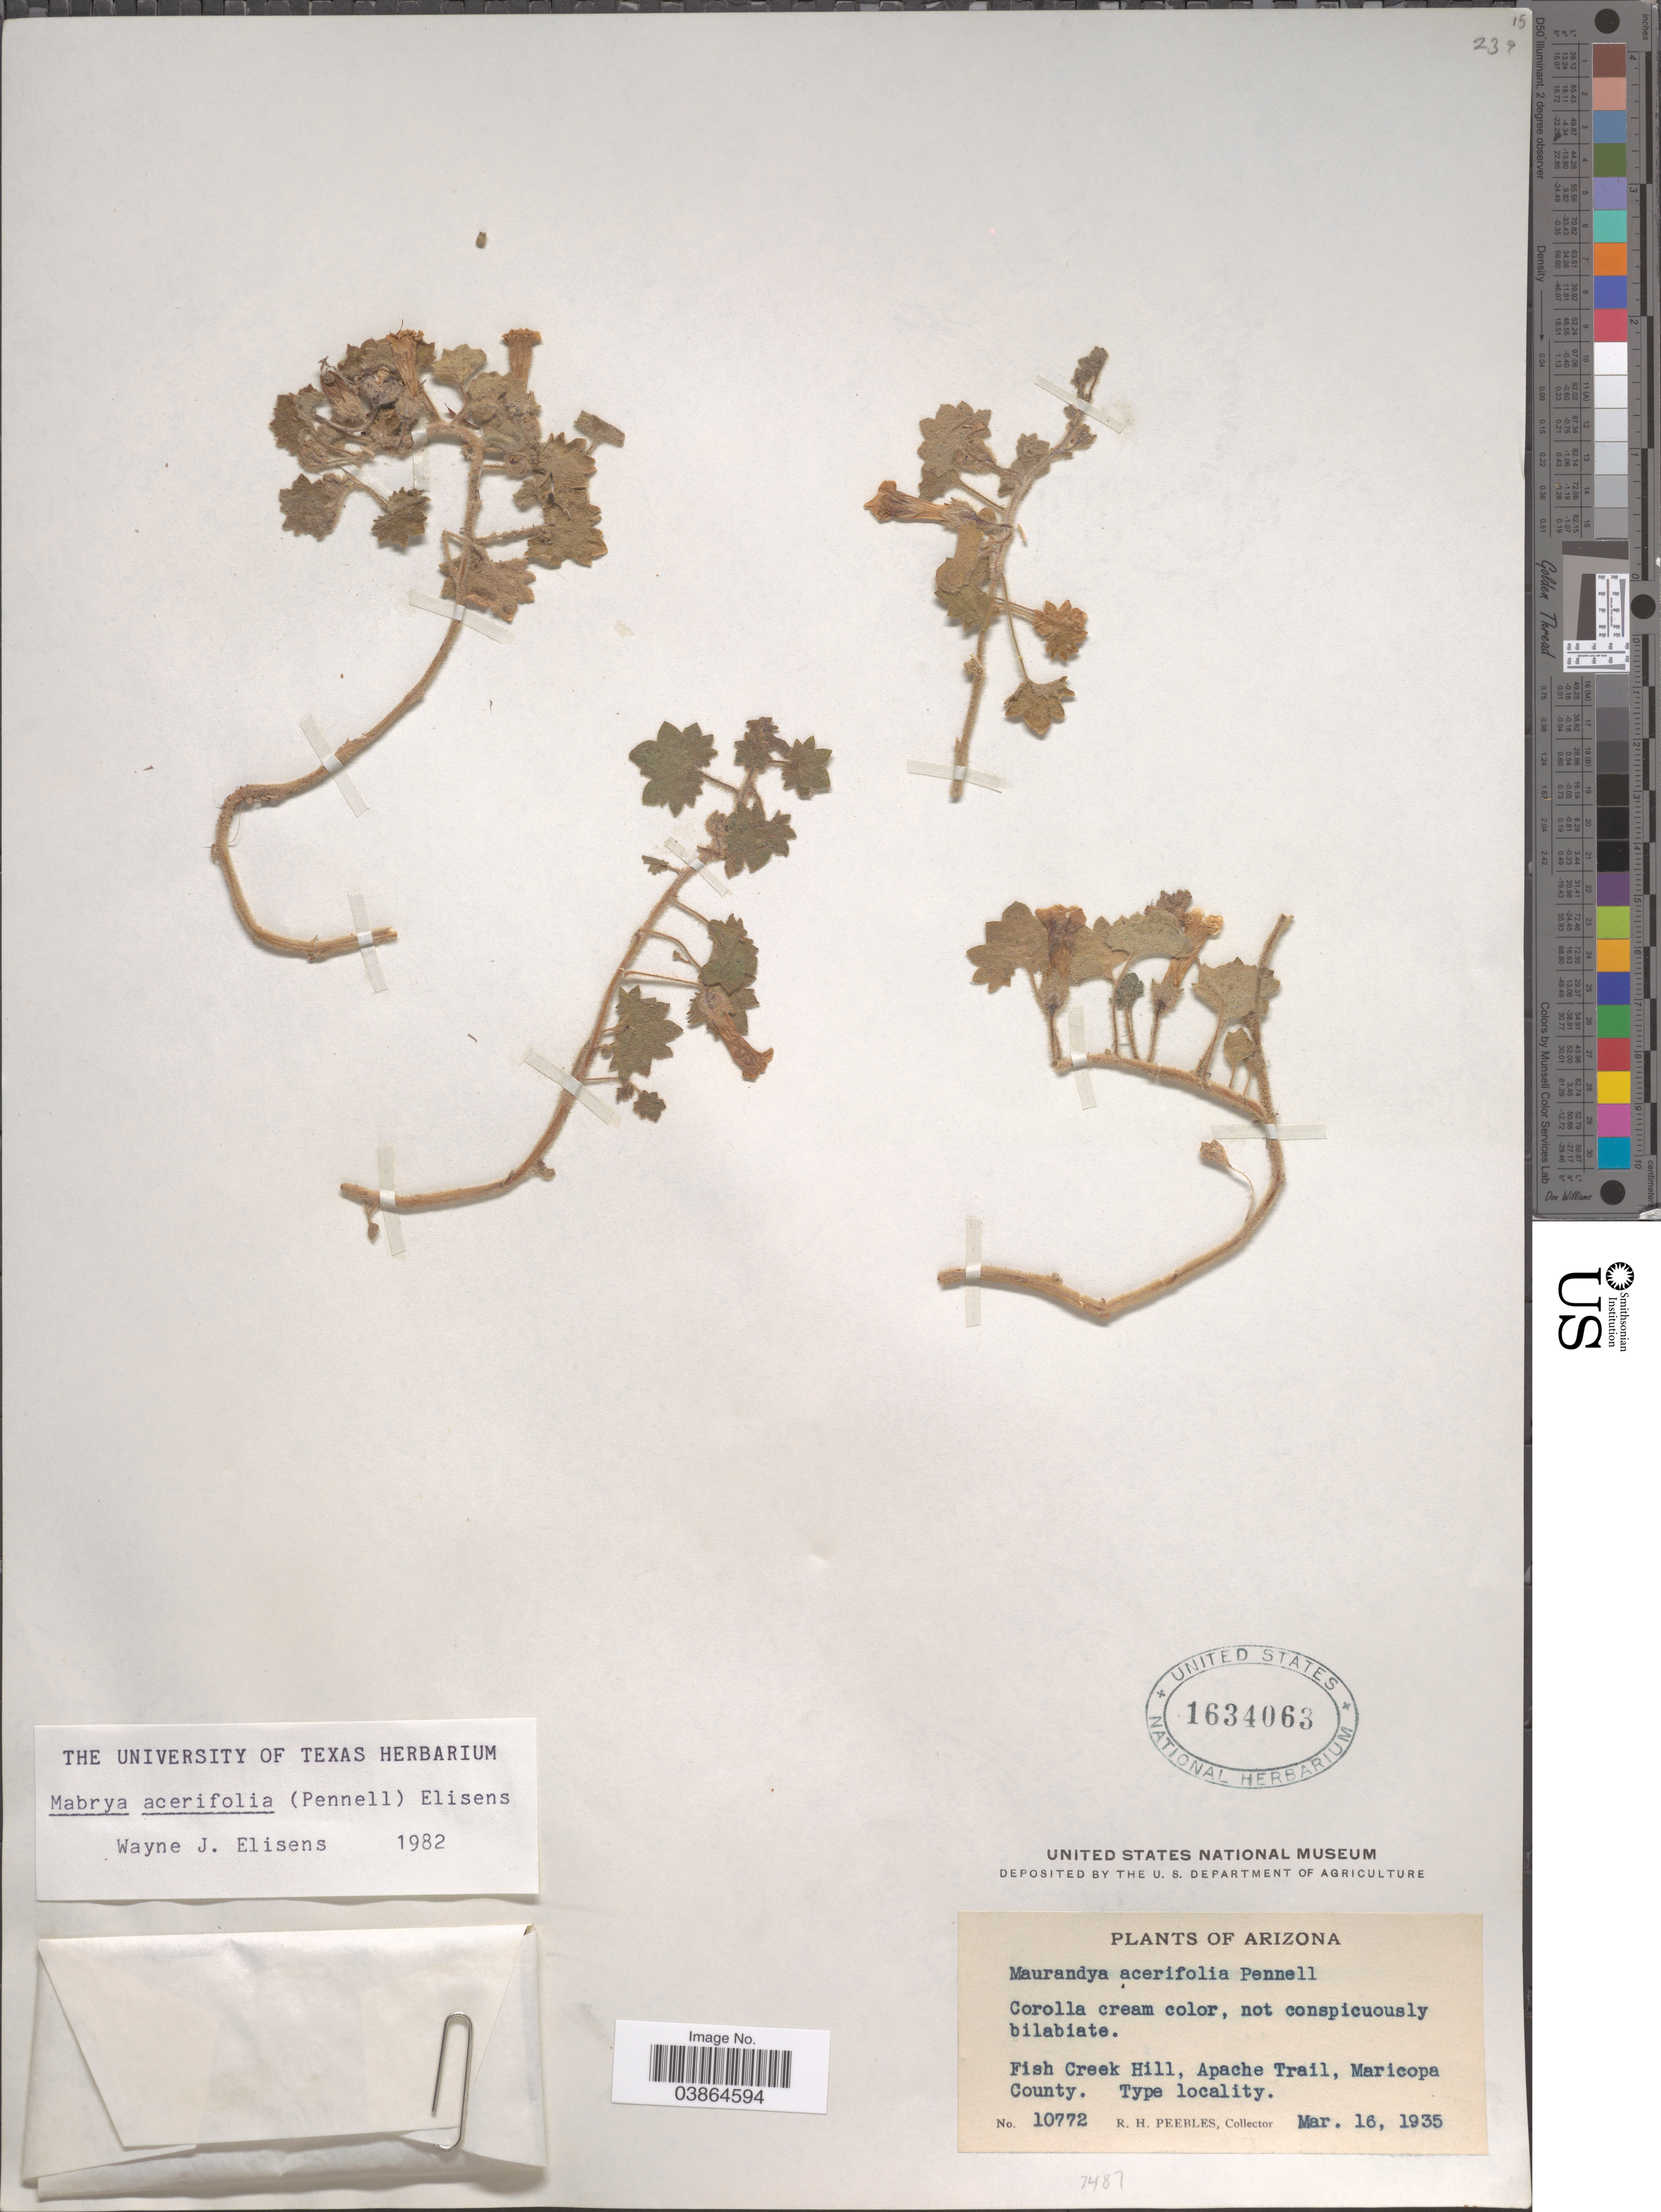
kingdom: Plantae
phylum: Tracheophyta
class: Magnoliopsida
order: Lamiales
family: Plantaginaceae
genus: Maurandya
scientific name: Maurandya acerifolia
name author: Pennell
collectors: R. H. Peebles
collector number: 10772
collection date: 1935-03-16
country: United States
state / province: Arizona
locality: Fish Creek Hill, Apache Trail, Maricopa County.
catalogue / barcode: US 1634063